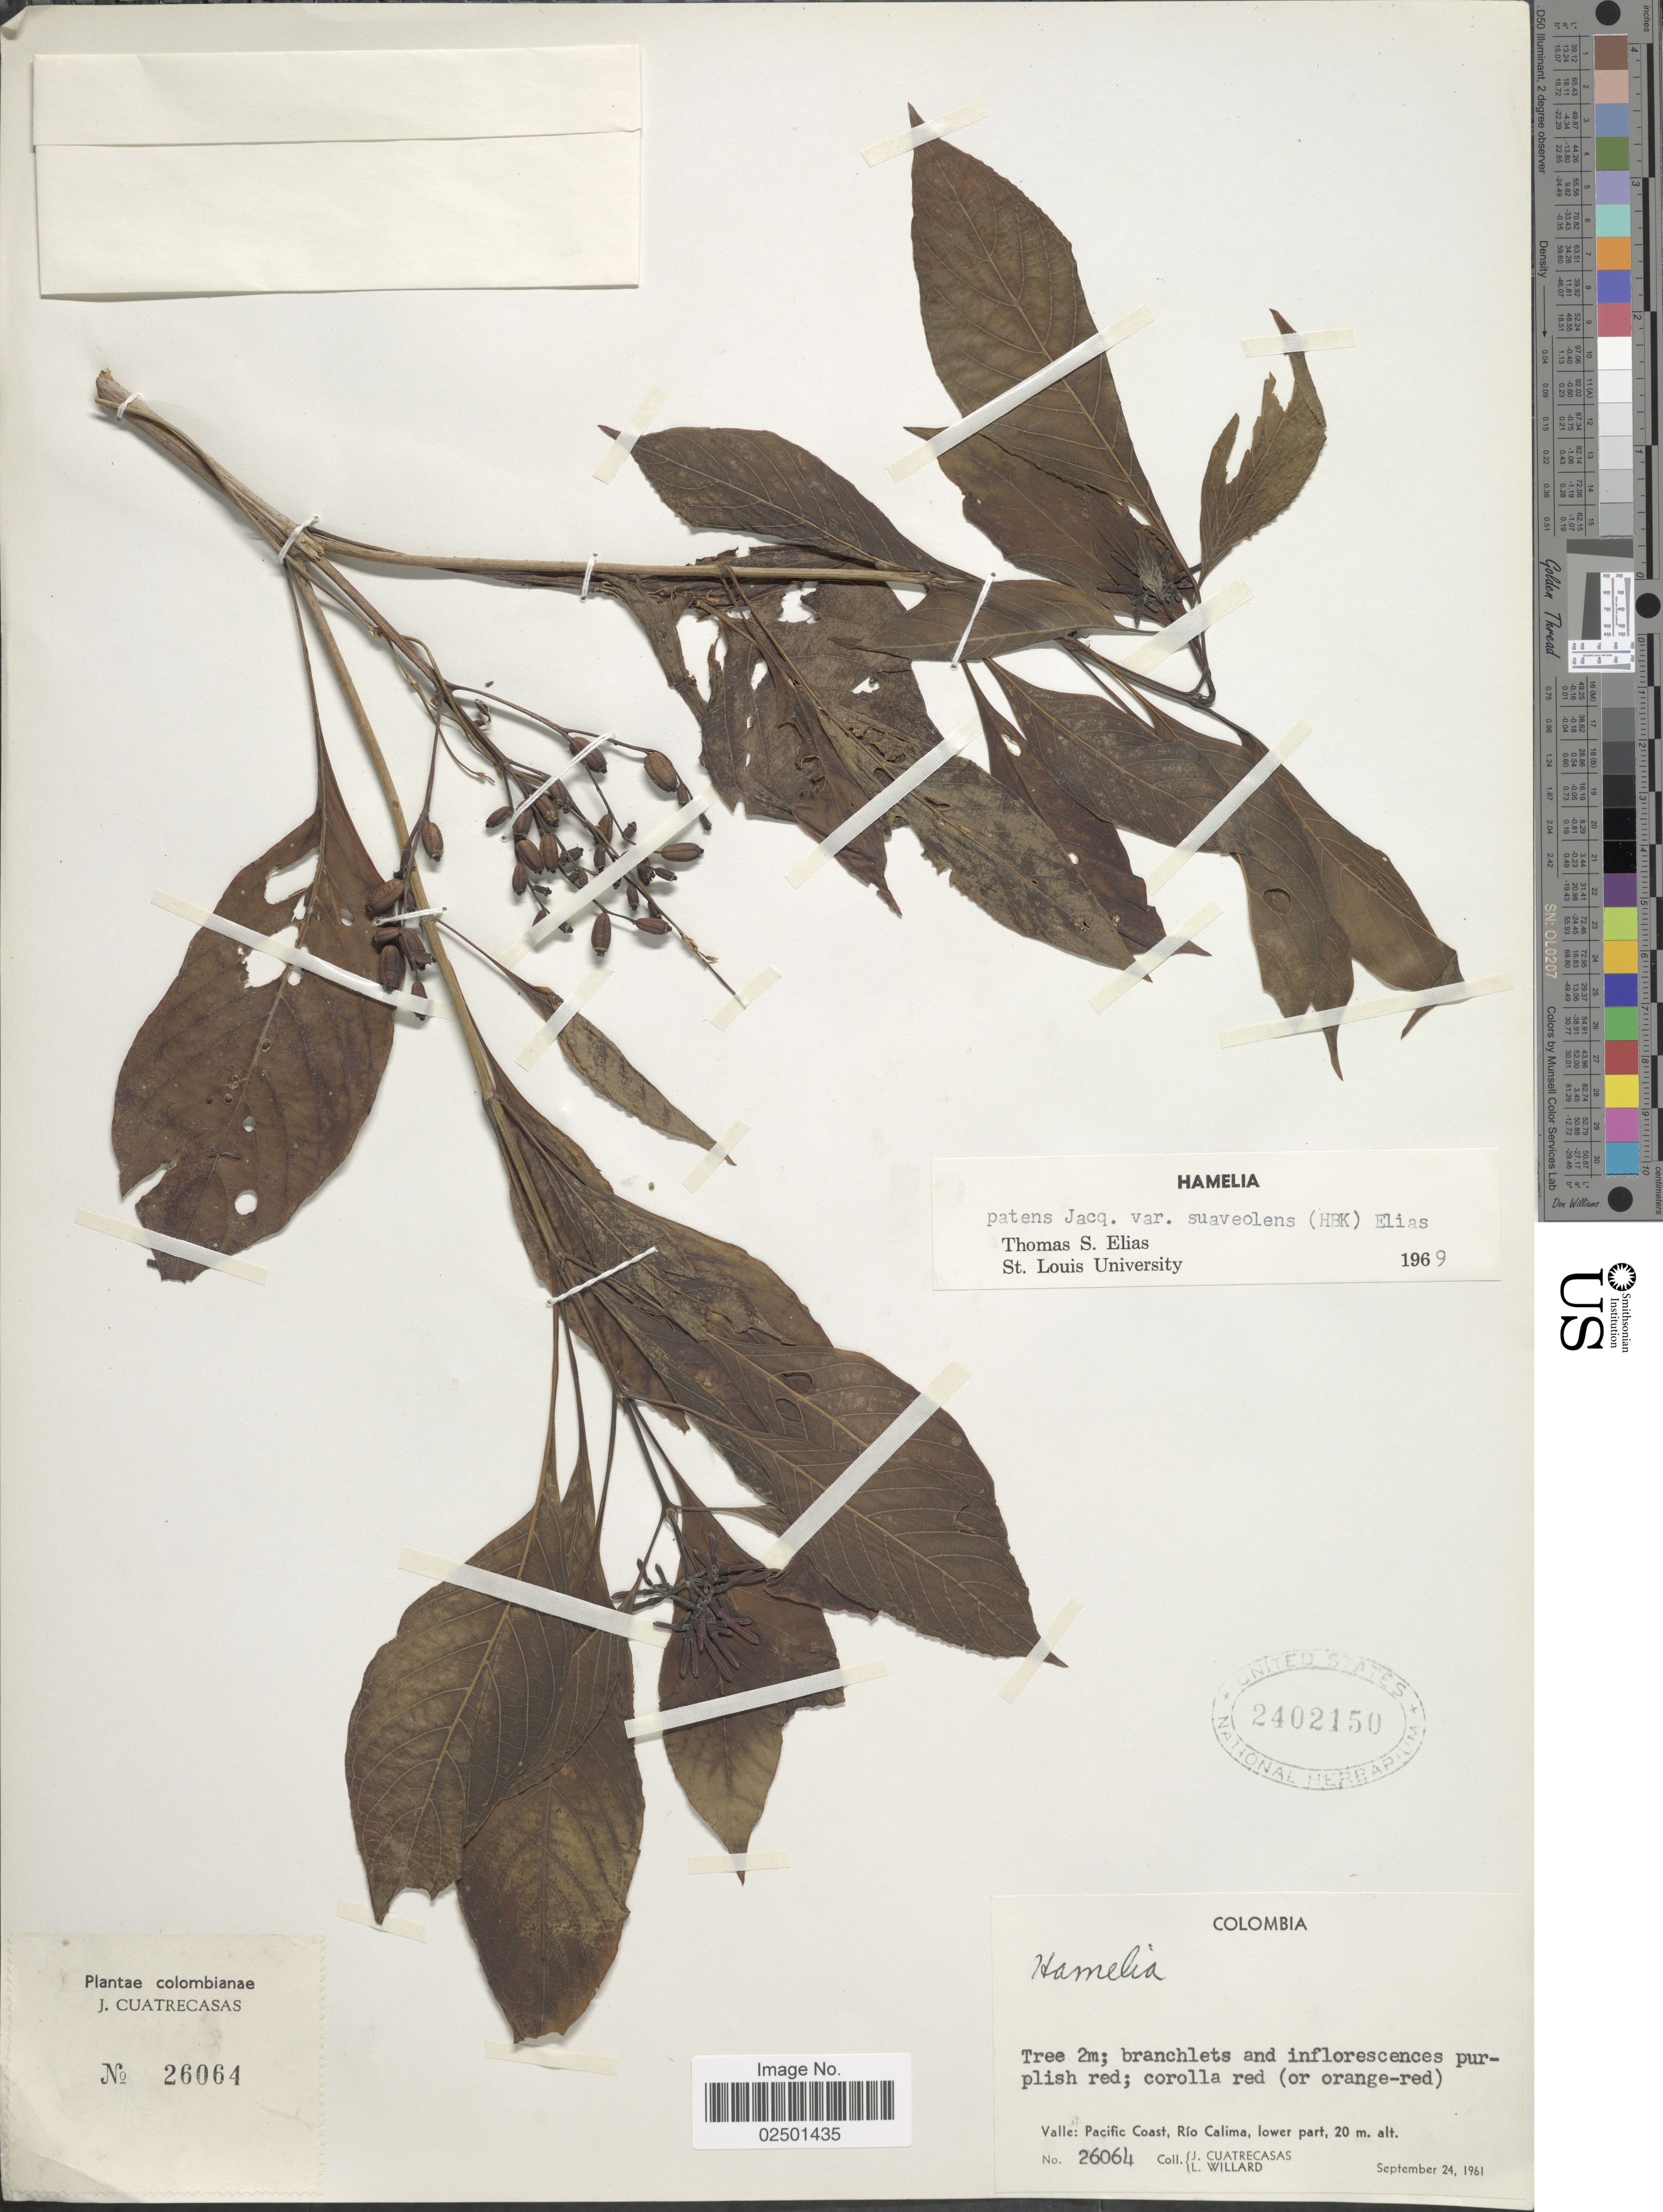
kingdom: Plantae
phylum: Tracheophyta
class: Magnoliopsida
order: Gentianales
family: Rubiaceae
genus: Hamelia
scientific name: Hamelia patens var. glabra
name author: Oerst.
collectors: J. Cuatrecasas & L. Willard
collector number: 26064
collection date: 1961-09-24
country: Colombia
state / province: Valle del Cauca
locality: Valle: Pacific Coast, Rio Calima, lower part.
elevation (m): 20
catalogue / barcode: US 2402150